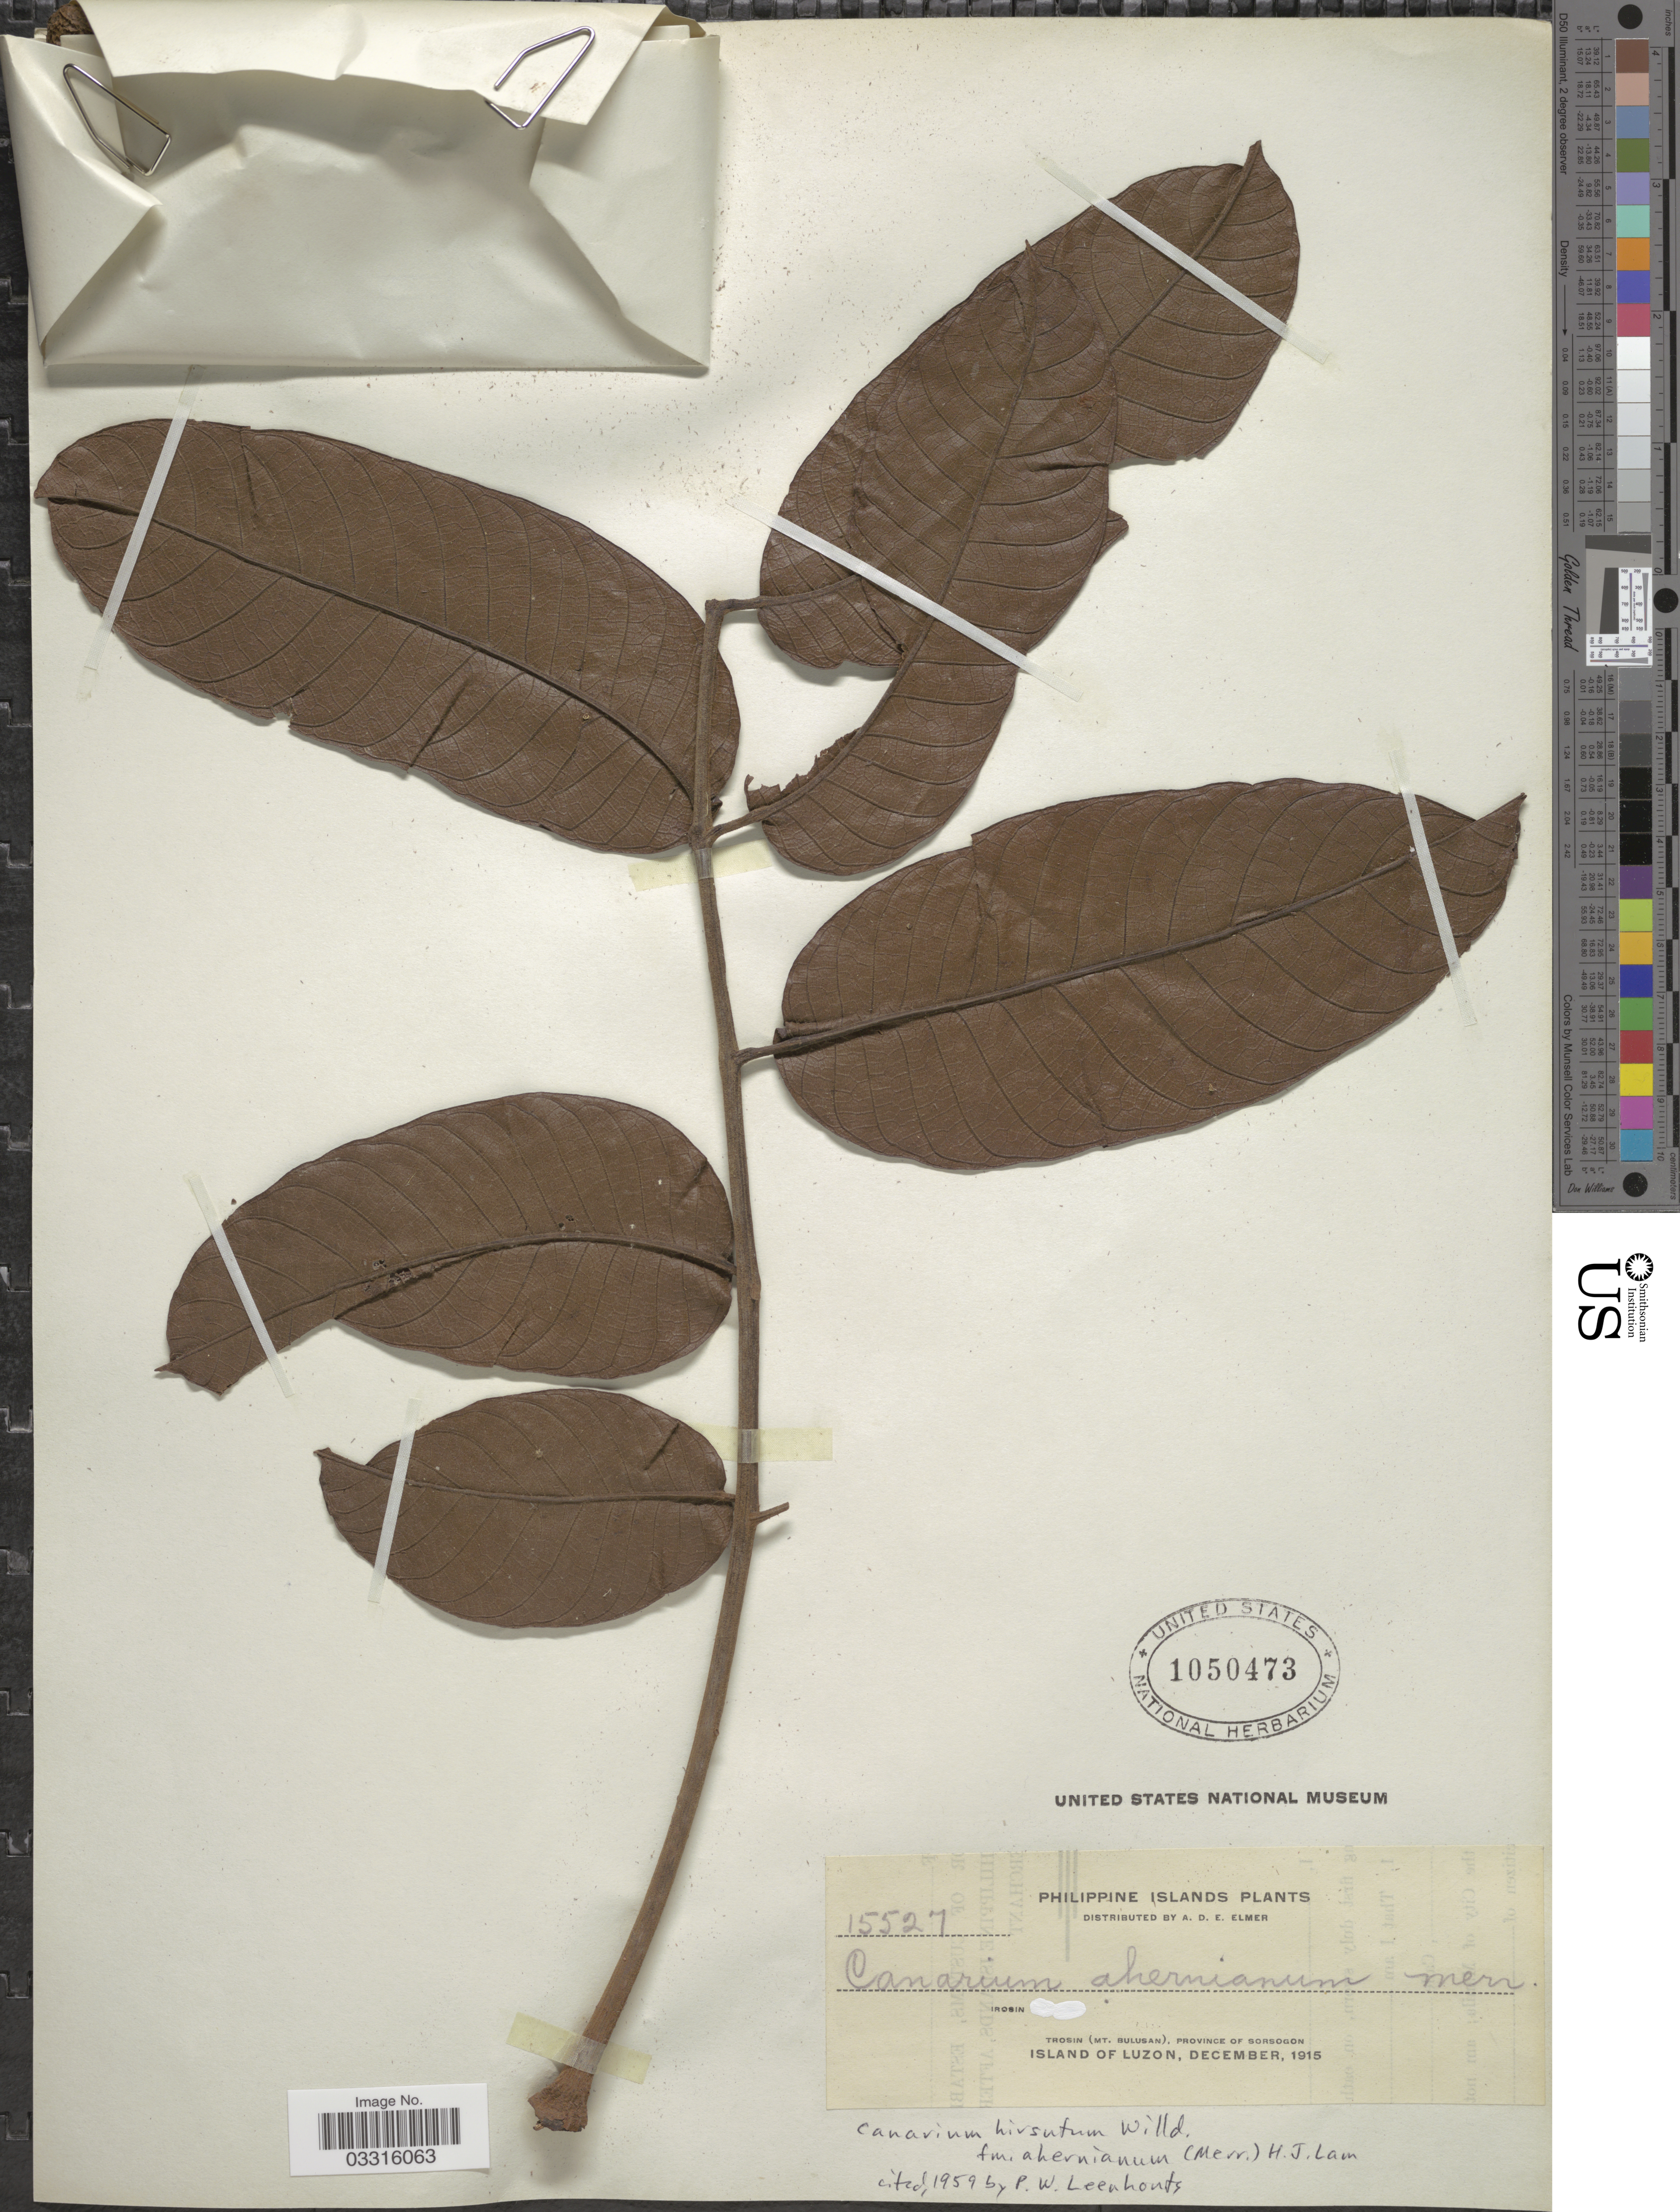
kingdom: Plantae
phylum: Tracheophyta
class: Magnoliopsida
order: Sapindales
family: Burseraceae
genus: Canarium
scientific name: Canarium hirsutum f. ahernianum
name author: Willd.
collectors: A. D. E. Elmer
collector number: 15527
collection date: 1915-12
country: Philippines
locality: Irosin. Trosin (Mt. Bulusan), Province of Sorsogon. Island of Luzon.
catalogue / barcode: US 1050473